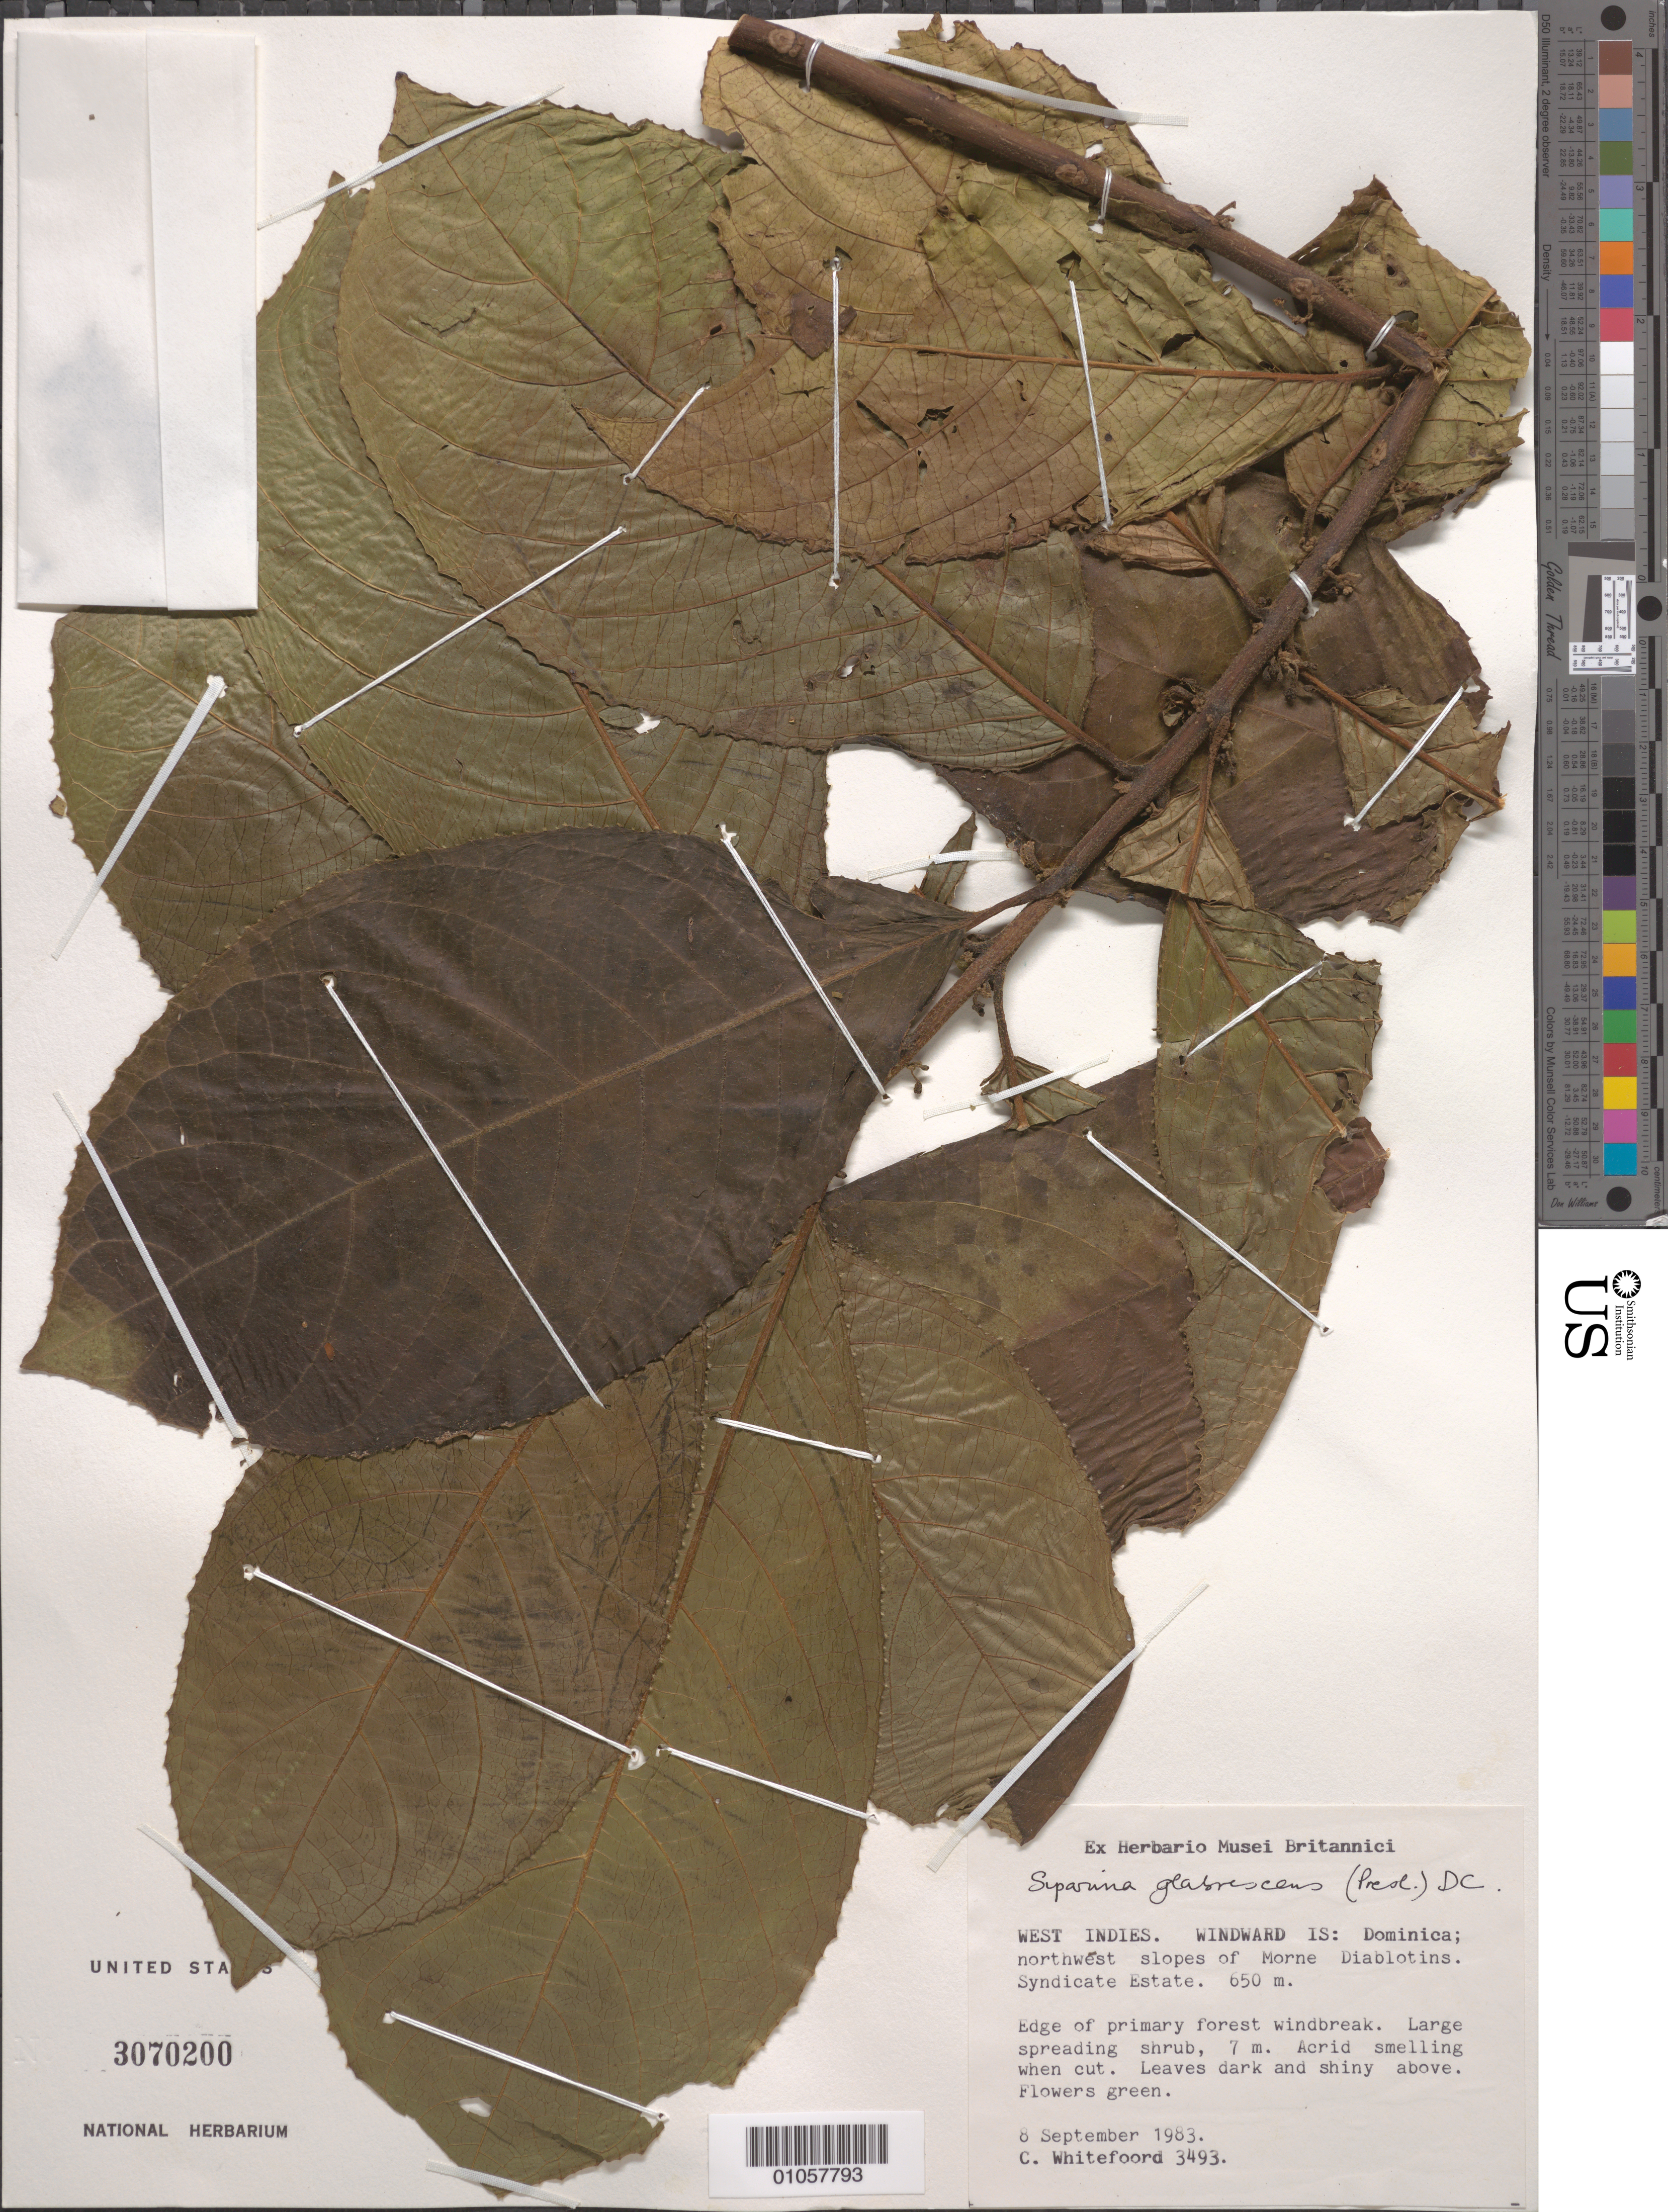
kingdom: Plantae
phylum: Tracheophyta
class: Magnoliopsida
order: Laurales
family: Siparunaceae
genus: Siparuna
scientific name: Siparuna glabrescens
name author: (C. Presl) A. DC.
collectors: C. Whitefoord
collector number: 3493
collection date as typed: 08 Sep 1983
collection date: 1983-09-08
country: Dominica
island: Dominica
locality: Syndicate Estate, Morne Diablotins, NW slopes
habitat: Edge of primary forest windbreak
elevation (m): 650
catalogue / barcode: US 3070200